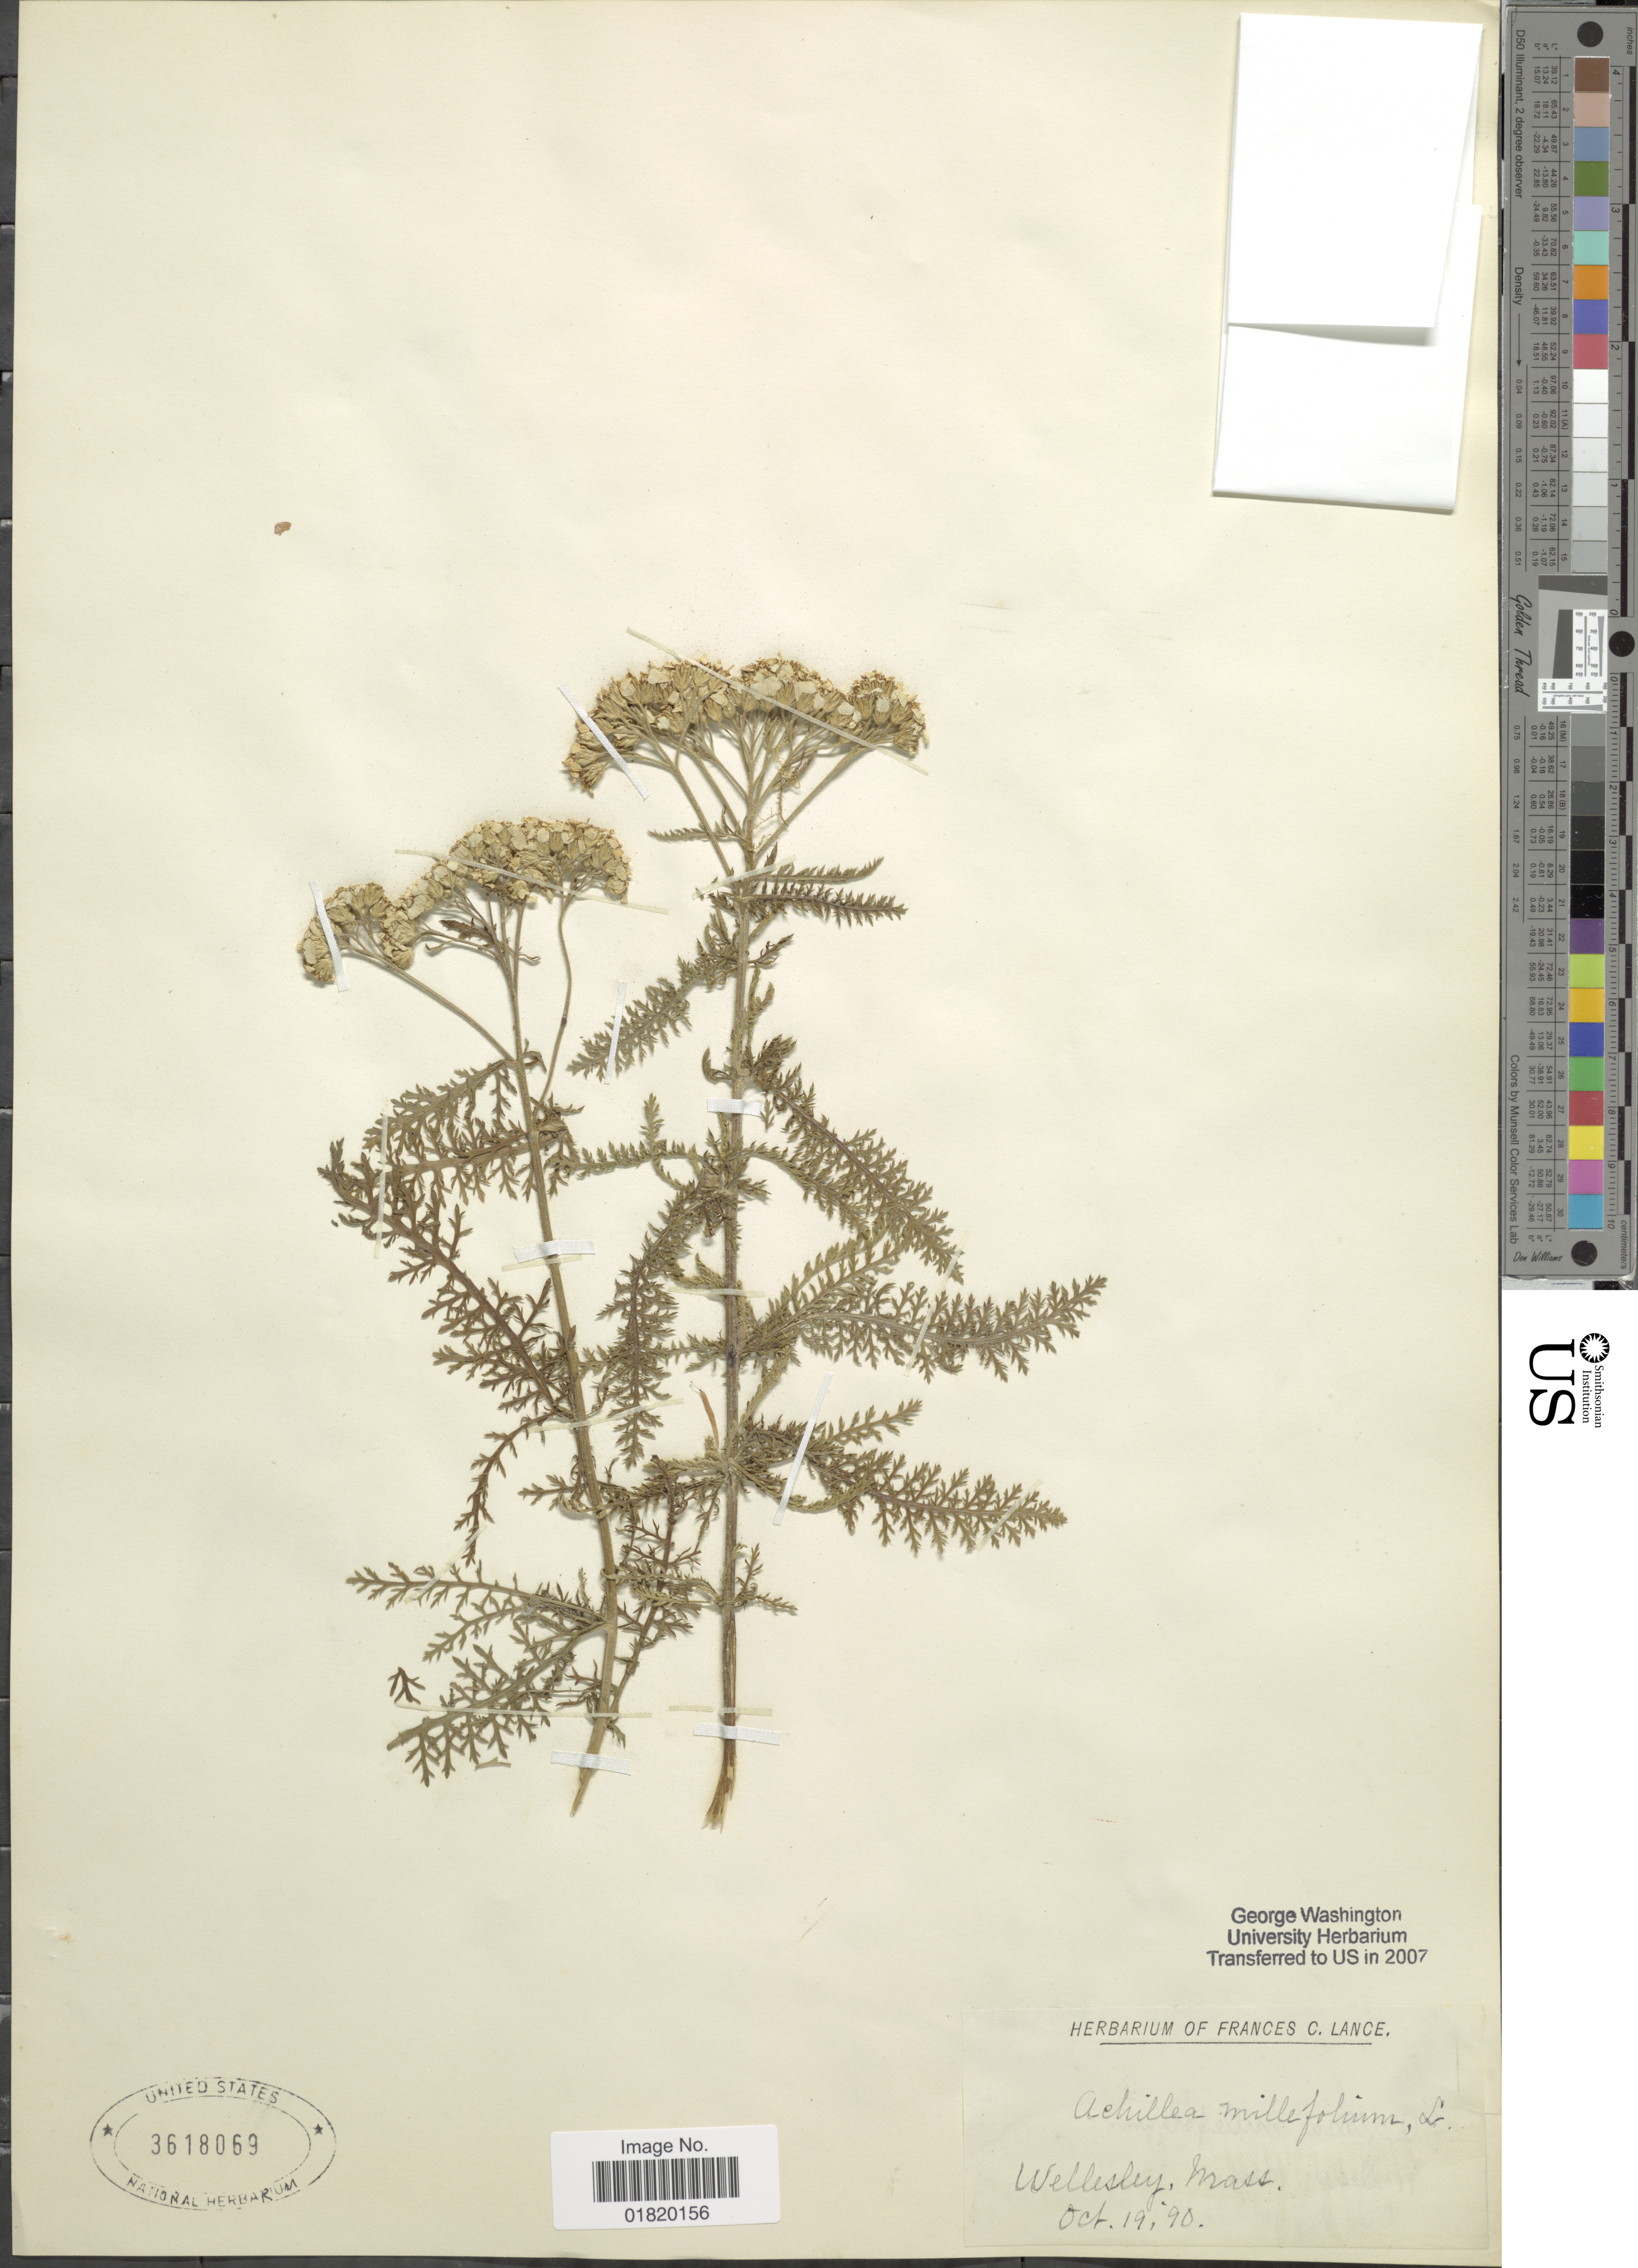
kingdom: Plantae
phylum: Tracheophyta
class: Magnoliopsida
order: Asterales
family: Asteraceae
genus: Achillea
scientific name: Achillea millefolium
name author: L.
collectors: ex herb. Frances C. Lance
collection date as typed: Transcribed d/m/y: 19/10/90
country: United States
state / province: Massachusetts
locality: Wellesley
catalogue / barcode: US 3618069